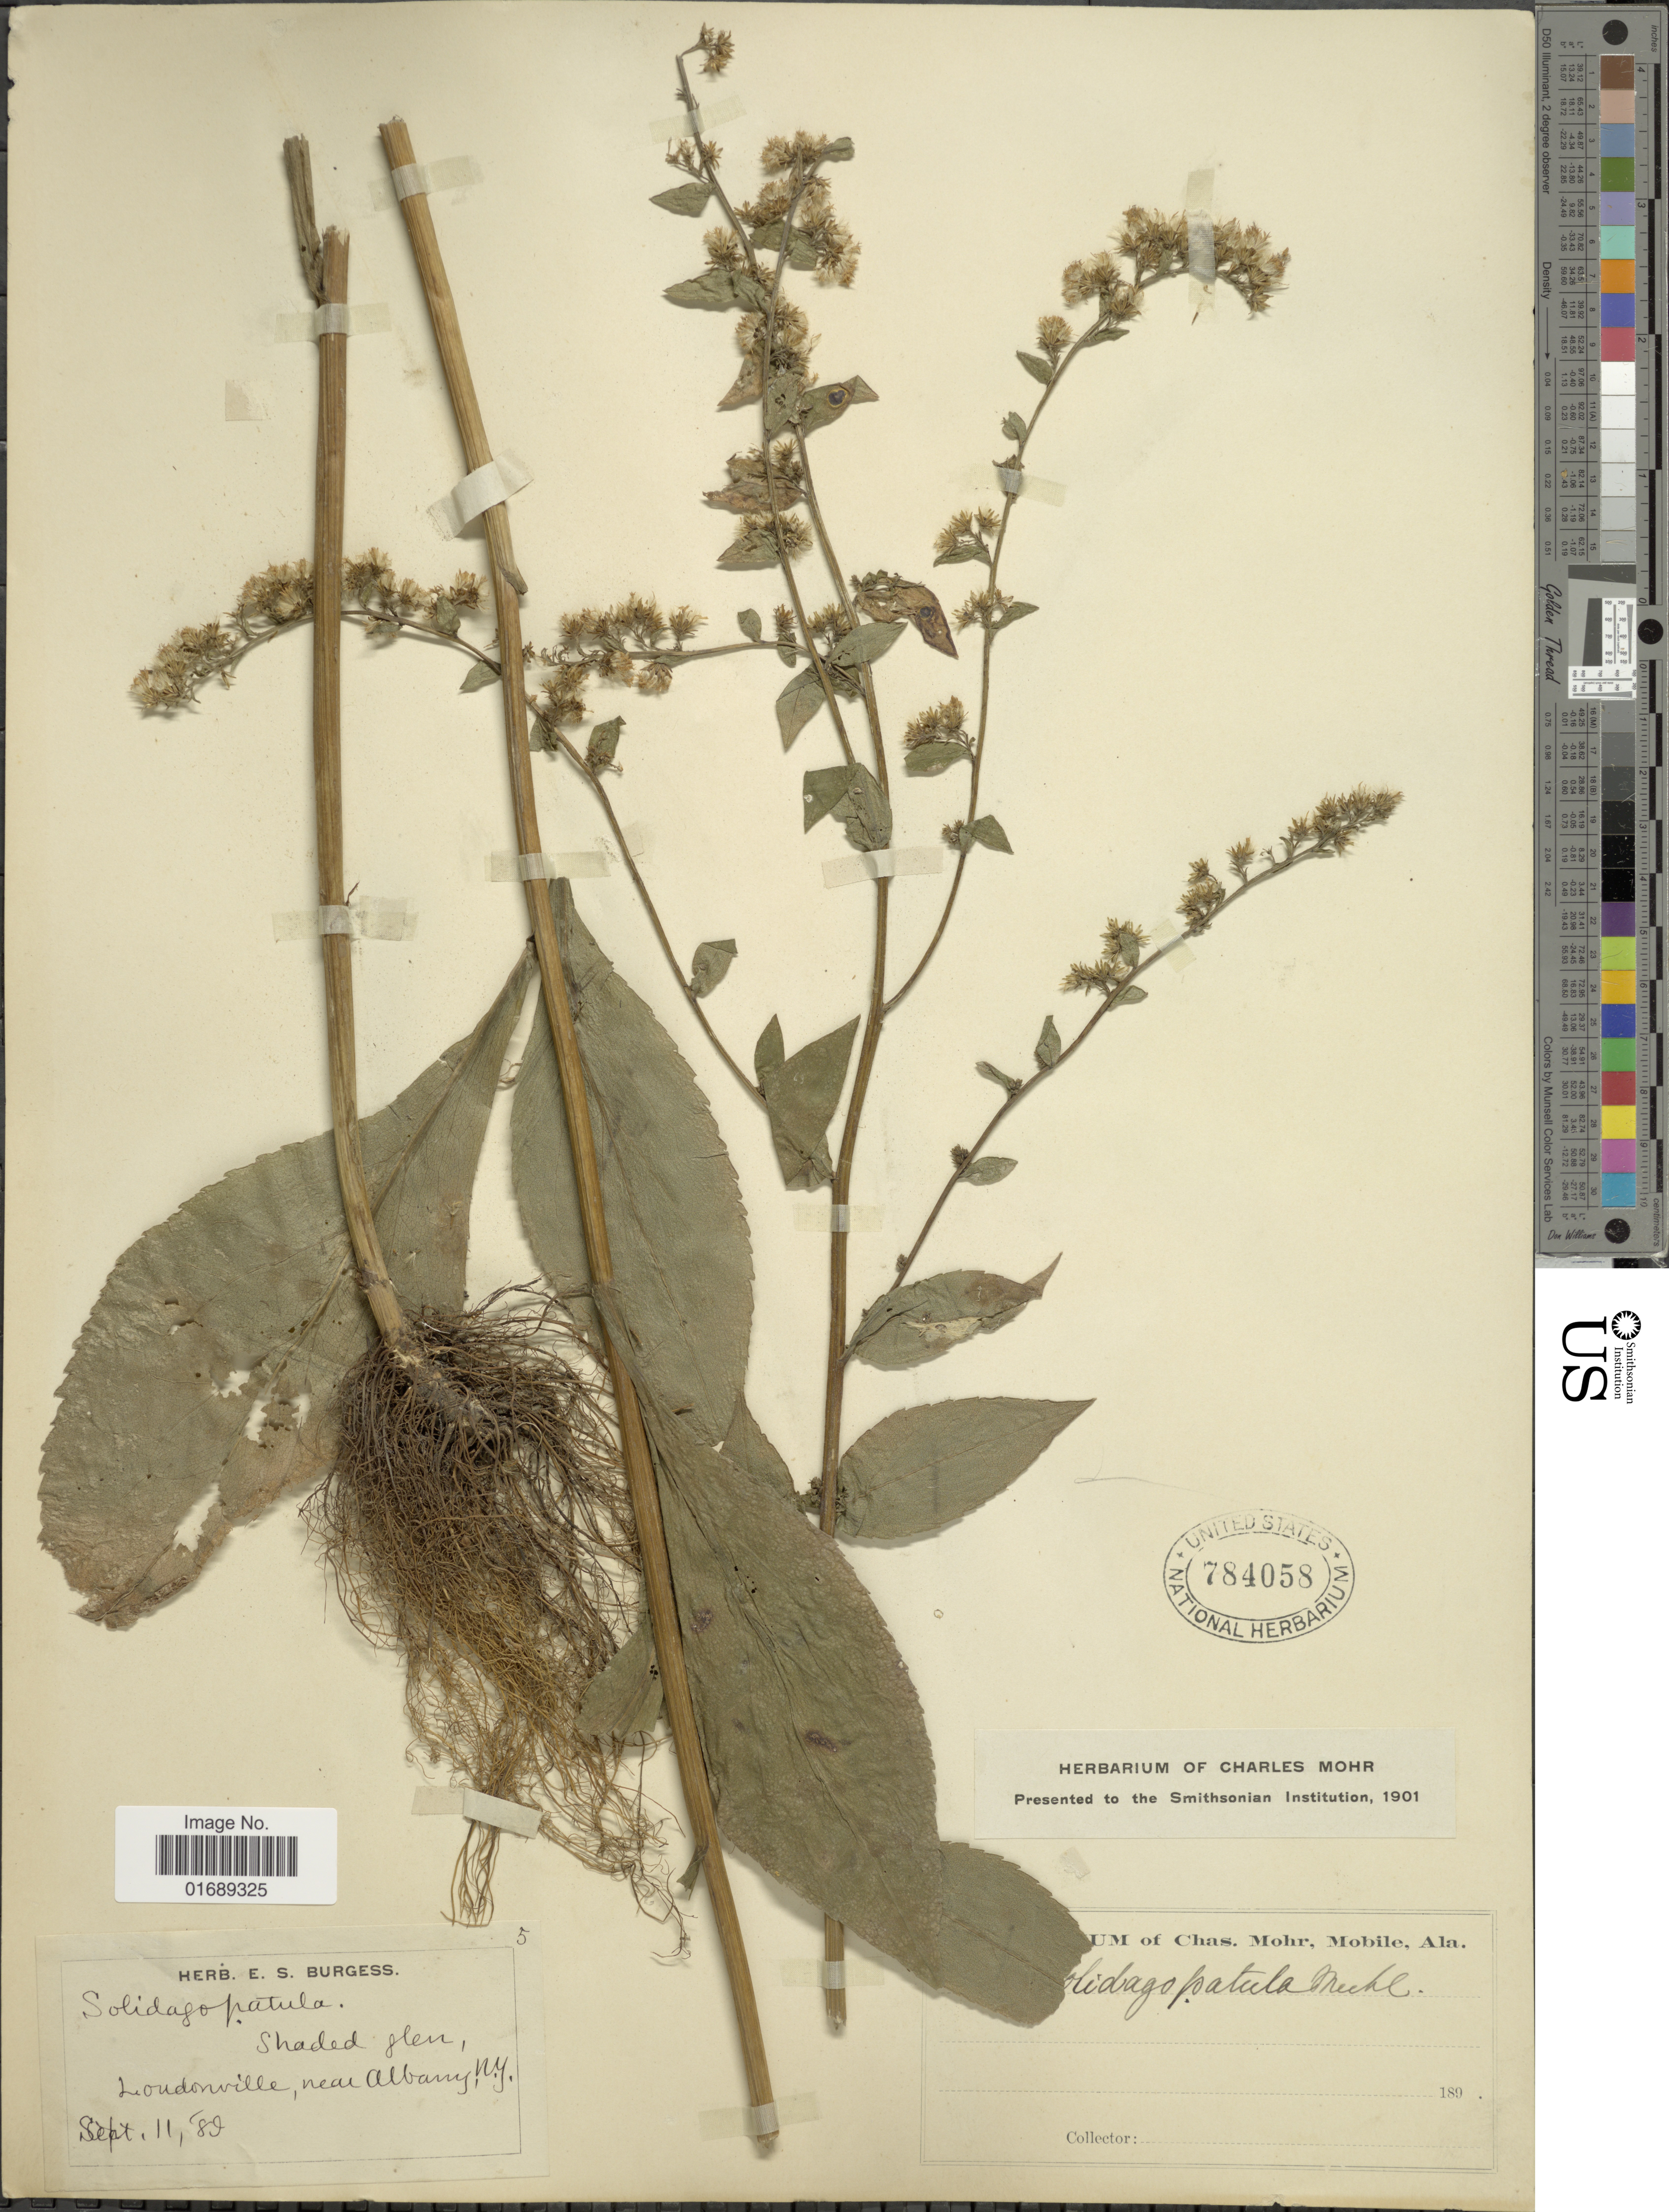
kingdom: Plantae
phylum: Tracheophyta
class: Magnoliopsida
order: Asterales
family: Asteraceae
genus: Solidago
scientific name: Solidago patula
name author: Muhl. ex Willd.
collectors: ex herb. E. S. Burgess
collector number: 5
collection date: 1889-09-11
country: United States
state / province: New York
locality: Loudonville, near Albany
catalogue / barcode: US 784058